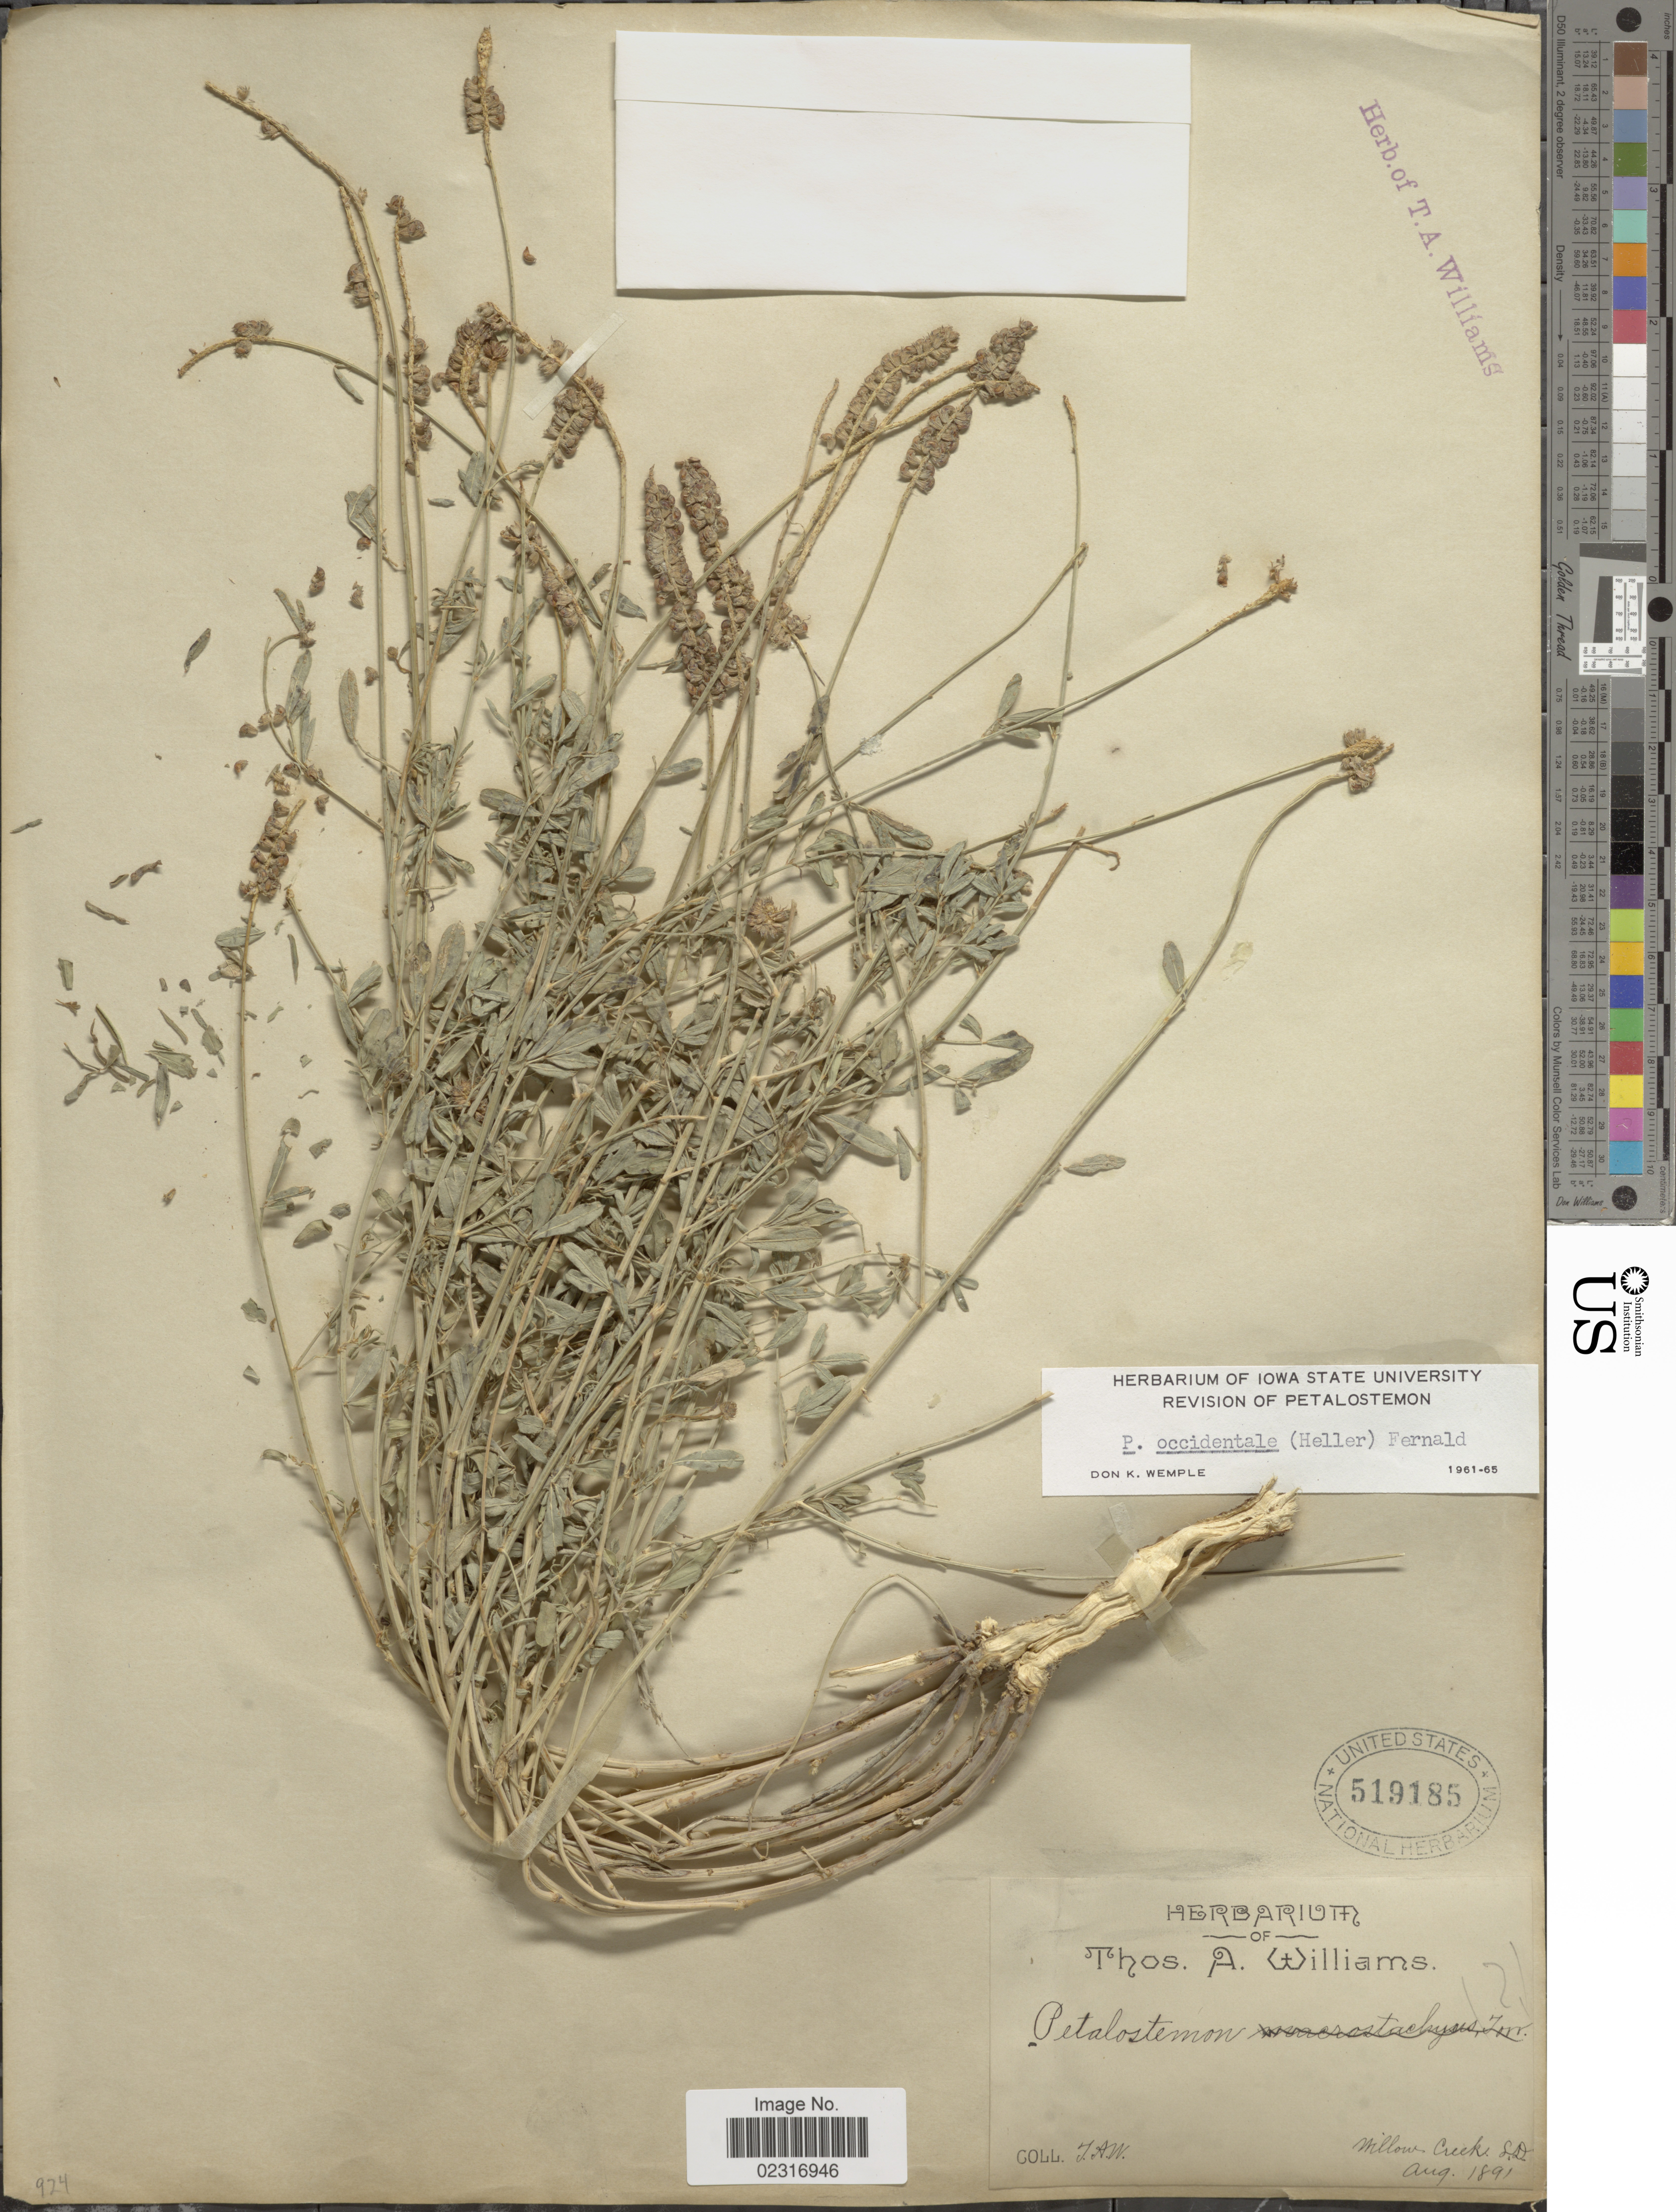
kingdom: Plantae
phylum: Tracheophyta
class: Magnoliopsida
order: Fabales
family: Fabaceae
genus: Dalea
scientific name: Dalea candida var. oligophylla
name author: (Torr) Shinners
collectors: T. A. Williams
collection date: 1891-08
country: United States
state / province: South Dakota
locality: Willow Creek. SD.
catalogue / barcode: US 519185